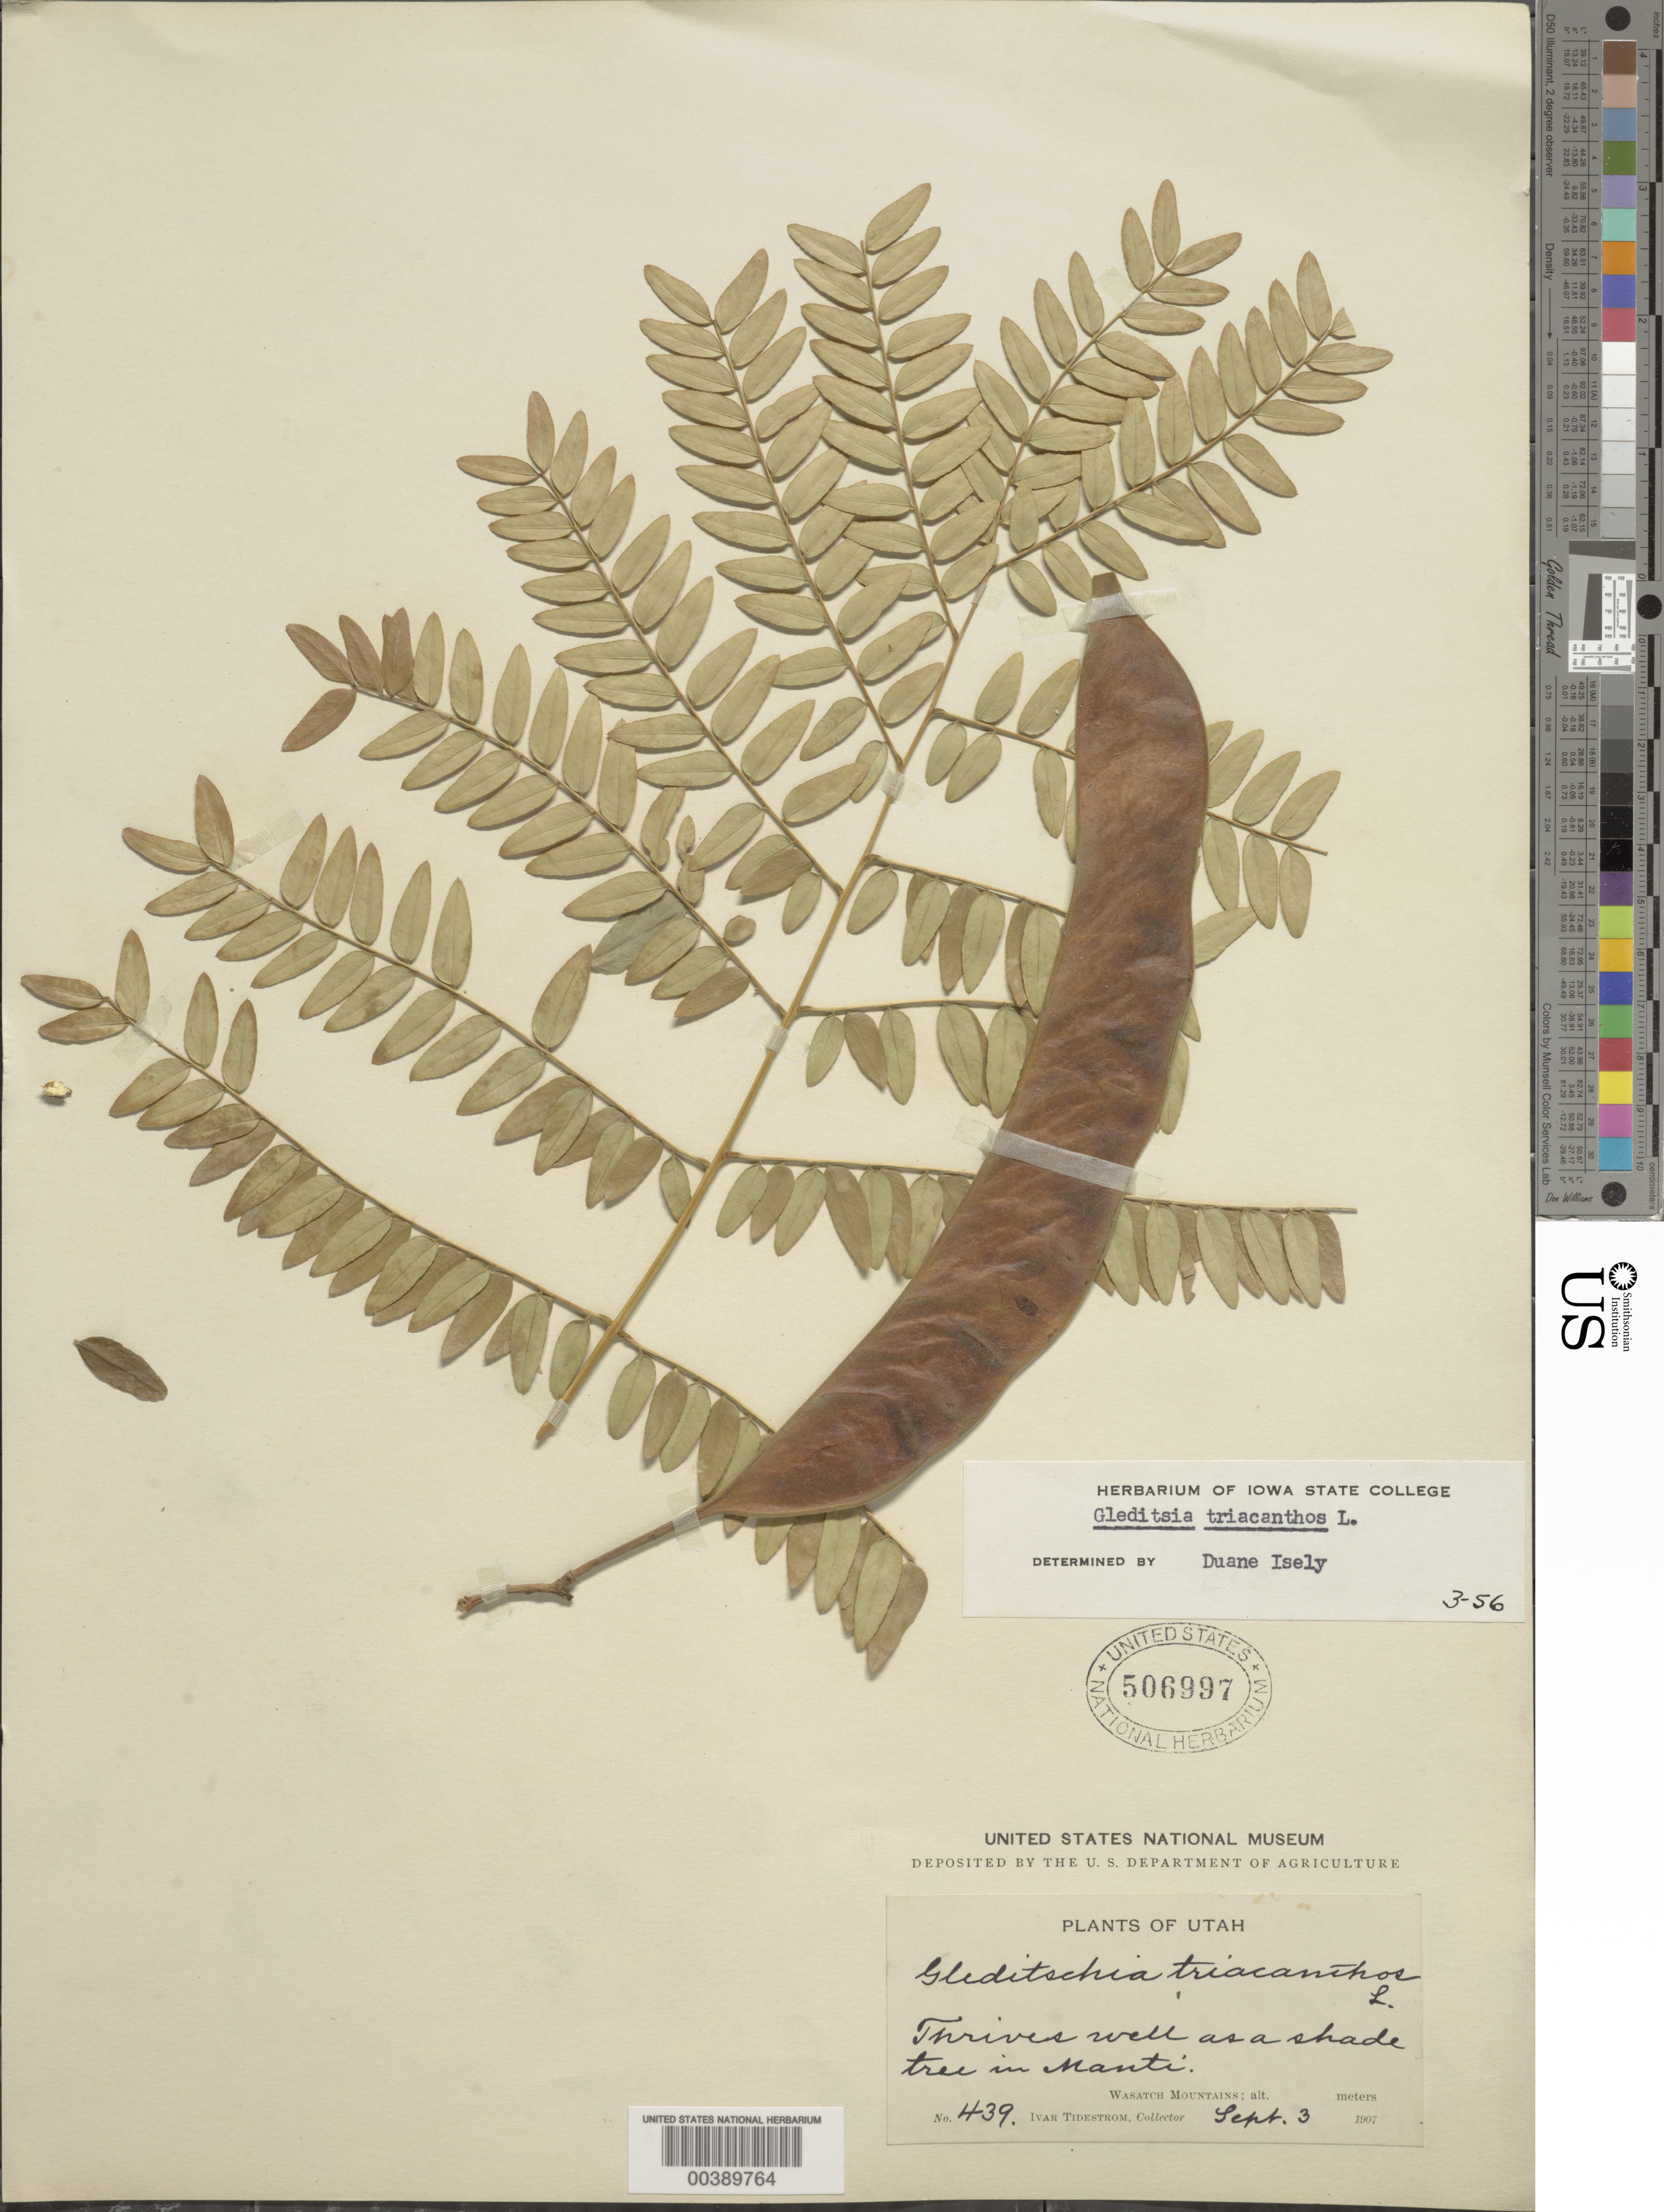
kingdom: Plantae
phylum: Tracheophyta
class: Magnoliopsida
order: Fabales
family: Fabaceae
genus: Gleditsia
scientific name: Gleditsia triacanthos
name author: L.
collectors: I. F. Tidestrom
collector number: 439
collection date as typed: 03 Sep 1907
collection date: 1907-09-03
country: United States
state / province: Utah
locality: Wasatch mountains; manti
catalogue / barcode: US 506997